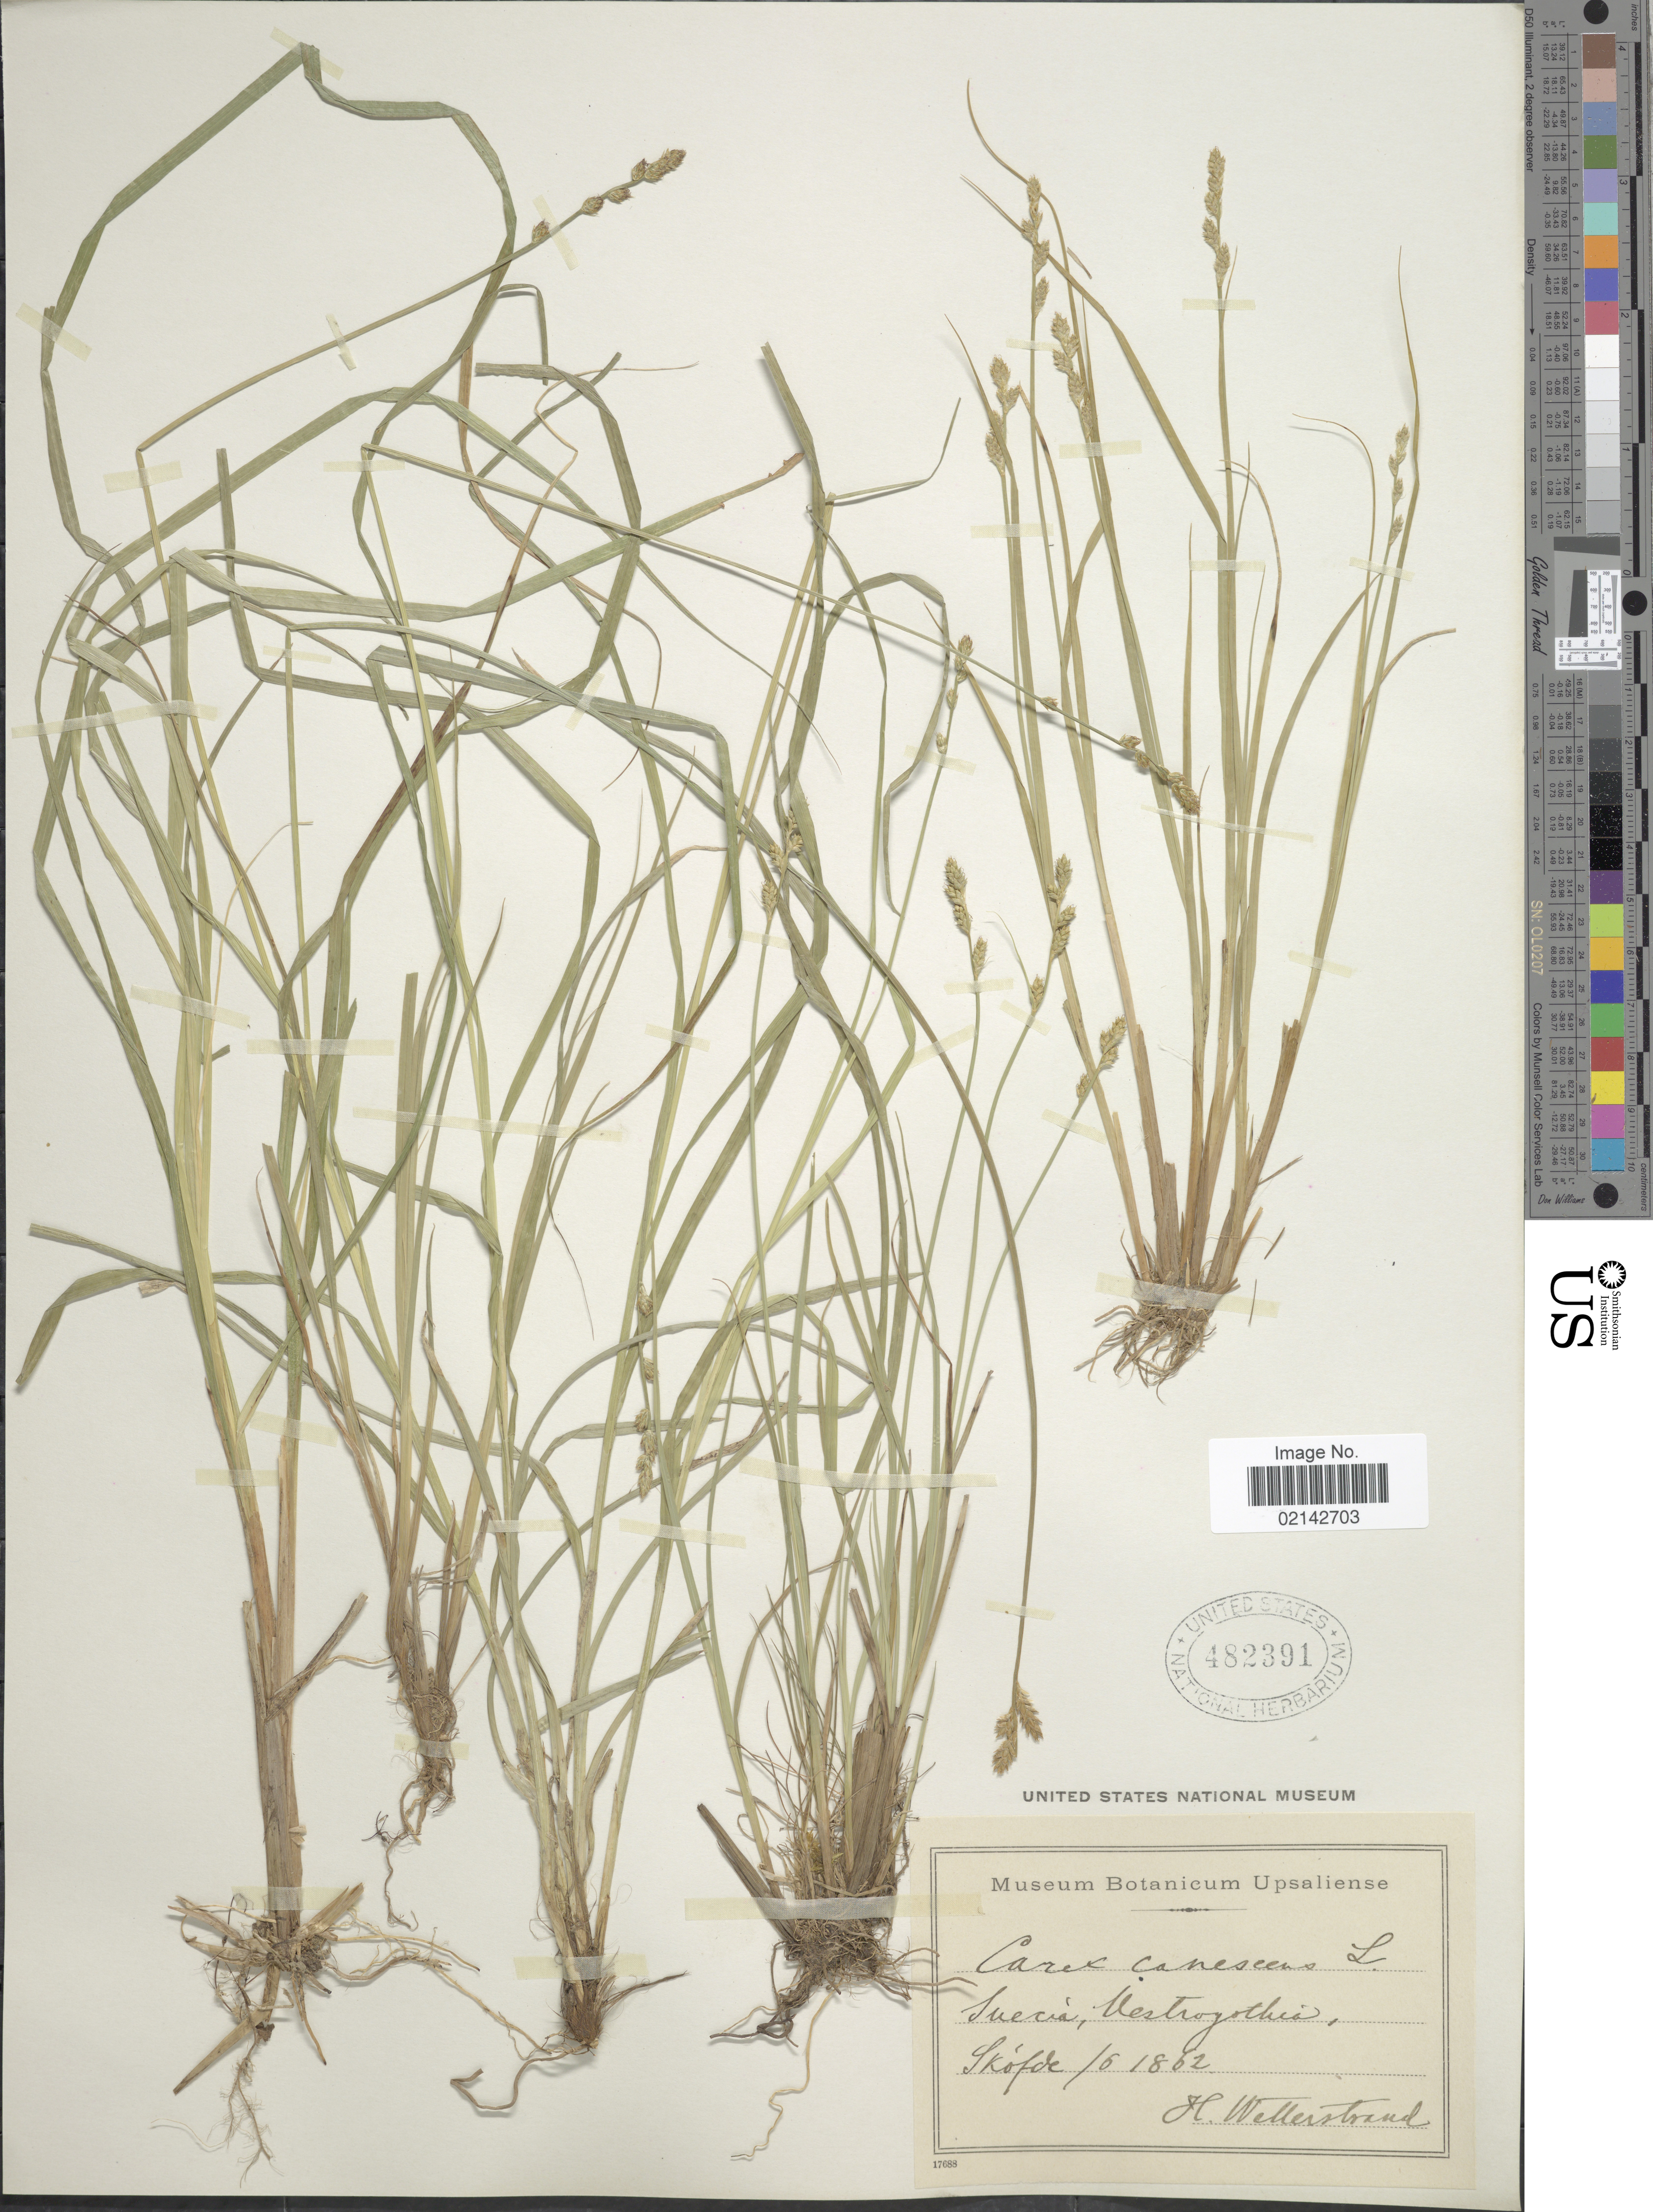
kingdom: Plantae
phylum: Tracheophyta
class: Liliopsida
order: Poales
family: Cyperaceae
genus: Carex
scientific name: Carex canescens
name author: L.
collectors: H. Wetterstrand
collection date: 1862-06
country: Sweden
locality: Suecia, Vestrogothia, Skofde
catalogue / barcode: US 482391